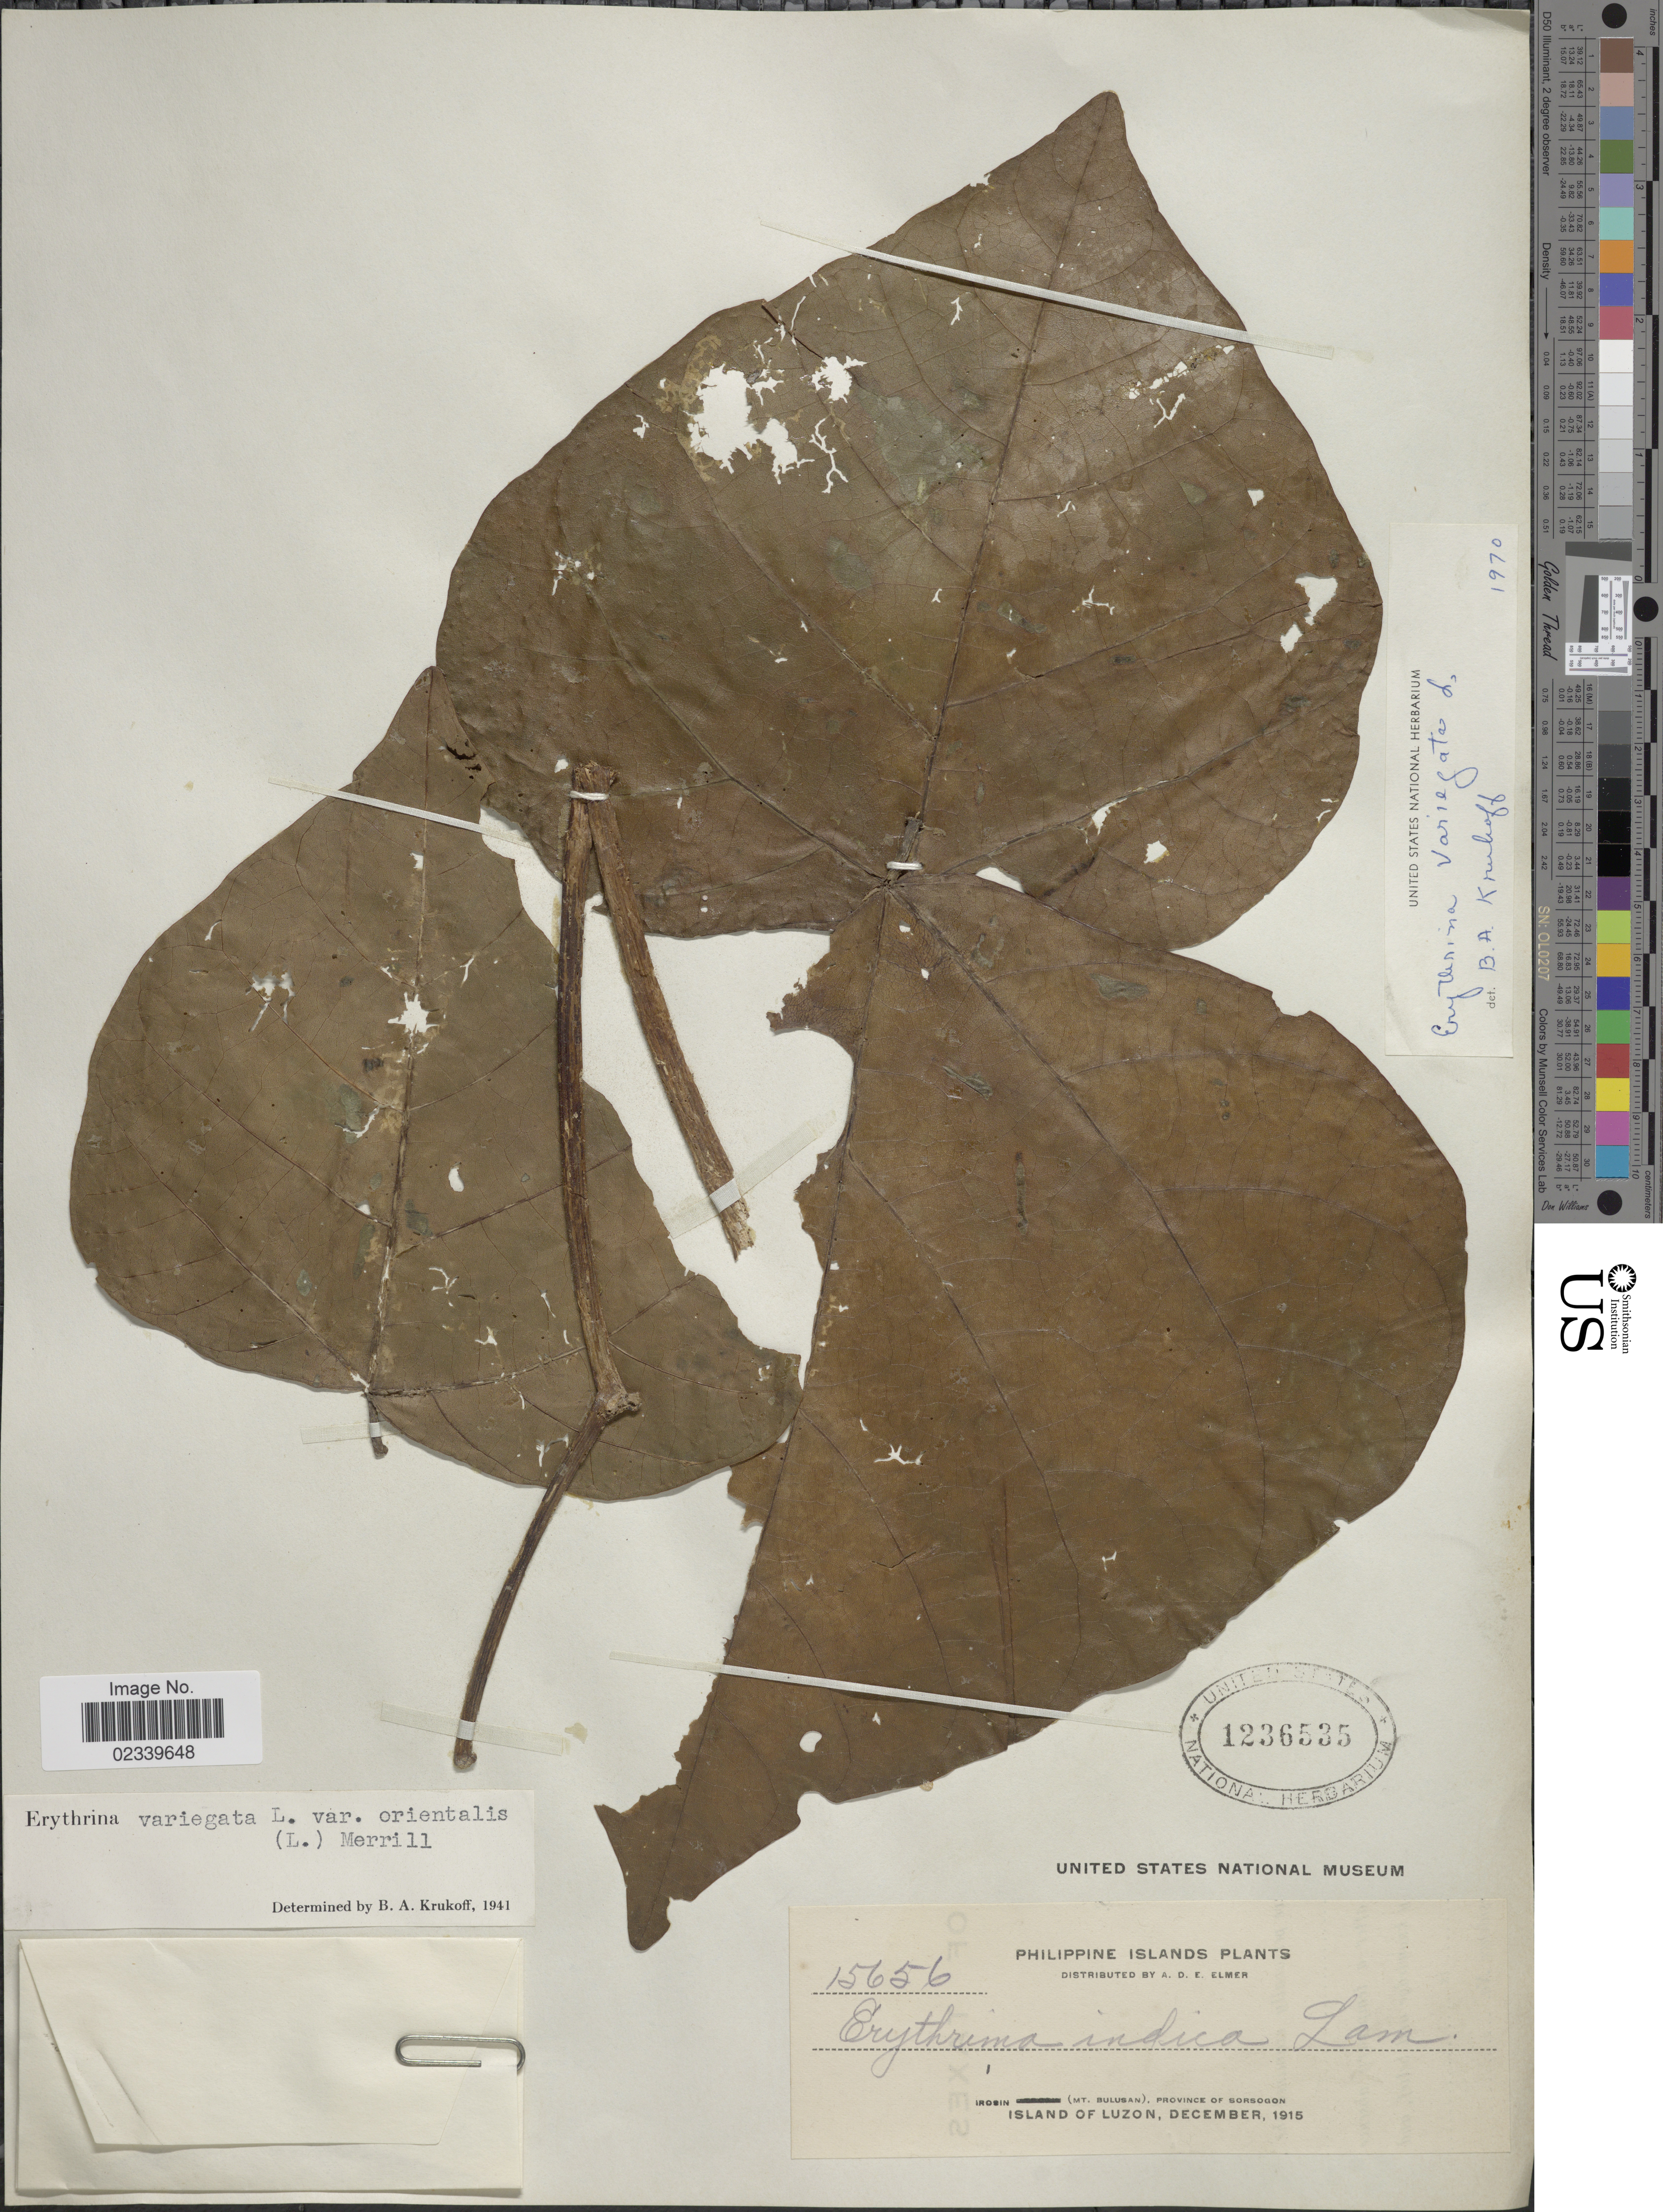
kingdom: Plantae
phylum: Tracheophyta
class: Magnoliopsida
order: Fabales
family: Fabaceae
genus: Erythrina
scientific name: Erythrina variegata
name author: L.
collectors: A. D. E. Elmer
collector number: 15656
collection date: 1915-12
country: Philippines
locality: Irosin (Mt. Bulusan), Province of Sorsogon, Island of Luzon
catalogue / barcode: US 1236535